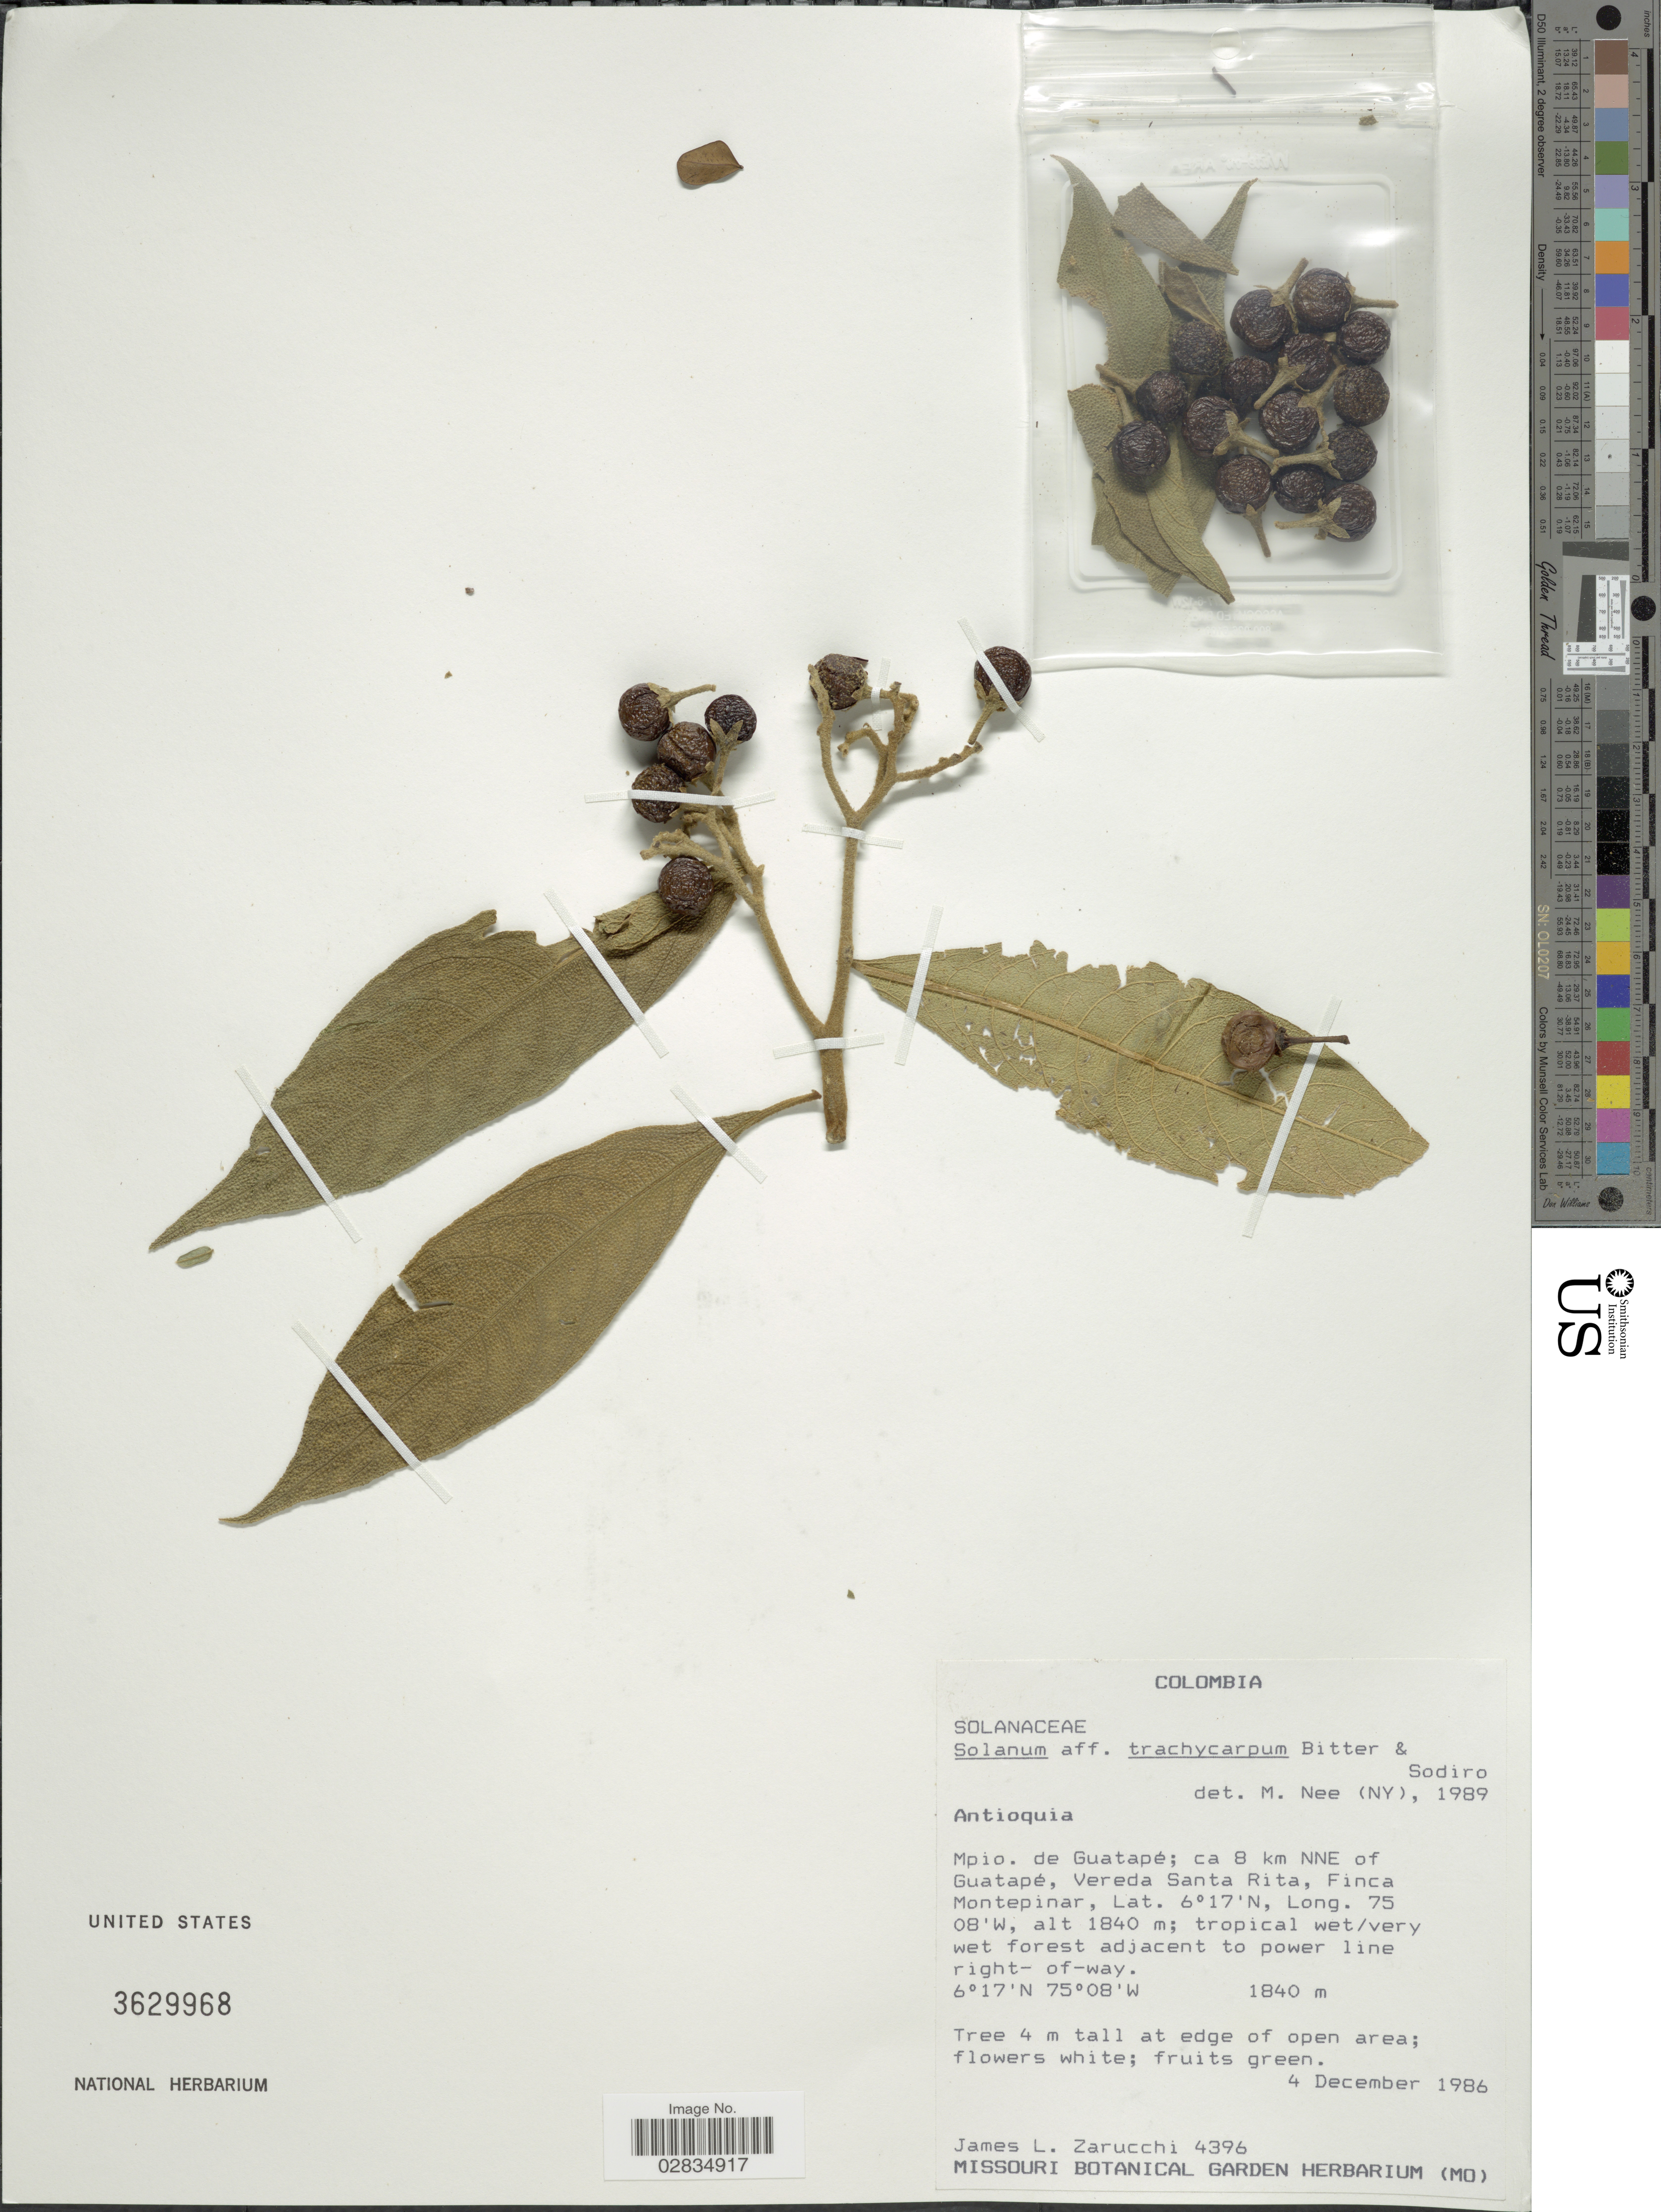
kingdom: Plantae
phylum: Tracheophyta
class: Magnoliopsida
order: Solanales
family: Solanaceae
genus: Solanum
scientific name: Solanum trachycarpum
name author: Bitter & Sodiro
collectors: J. L. Zarucchi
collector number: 4396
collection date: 1986-12-04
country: Colombia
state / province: Antioquia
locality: Mpio. de Guatapé; ca 8 km NNE of Guatapé, Vereda Santa Rita, Finca Montepinar.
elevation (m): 1840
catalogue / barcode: US 3629968